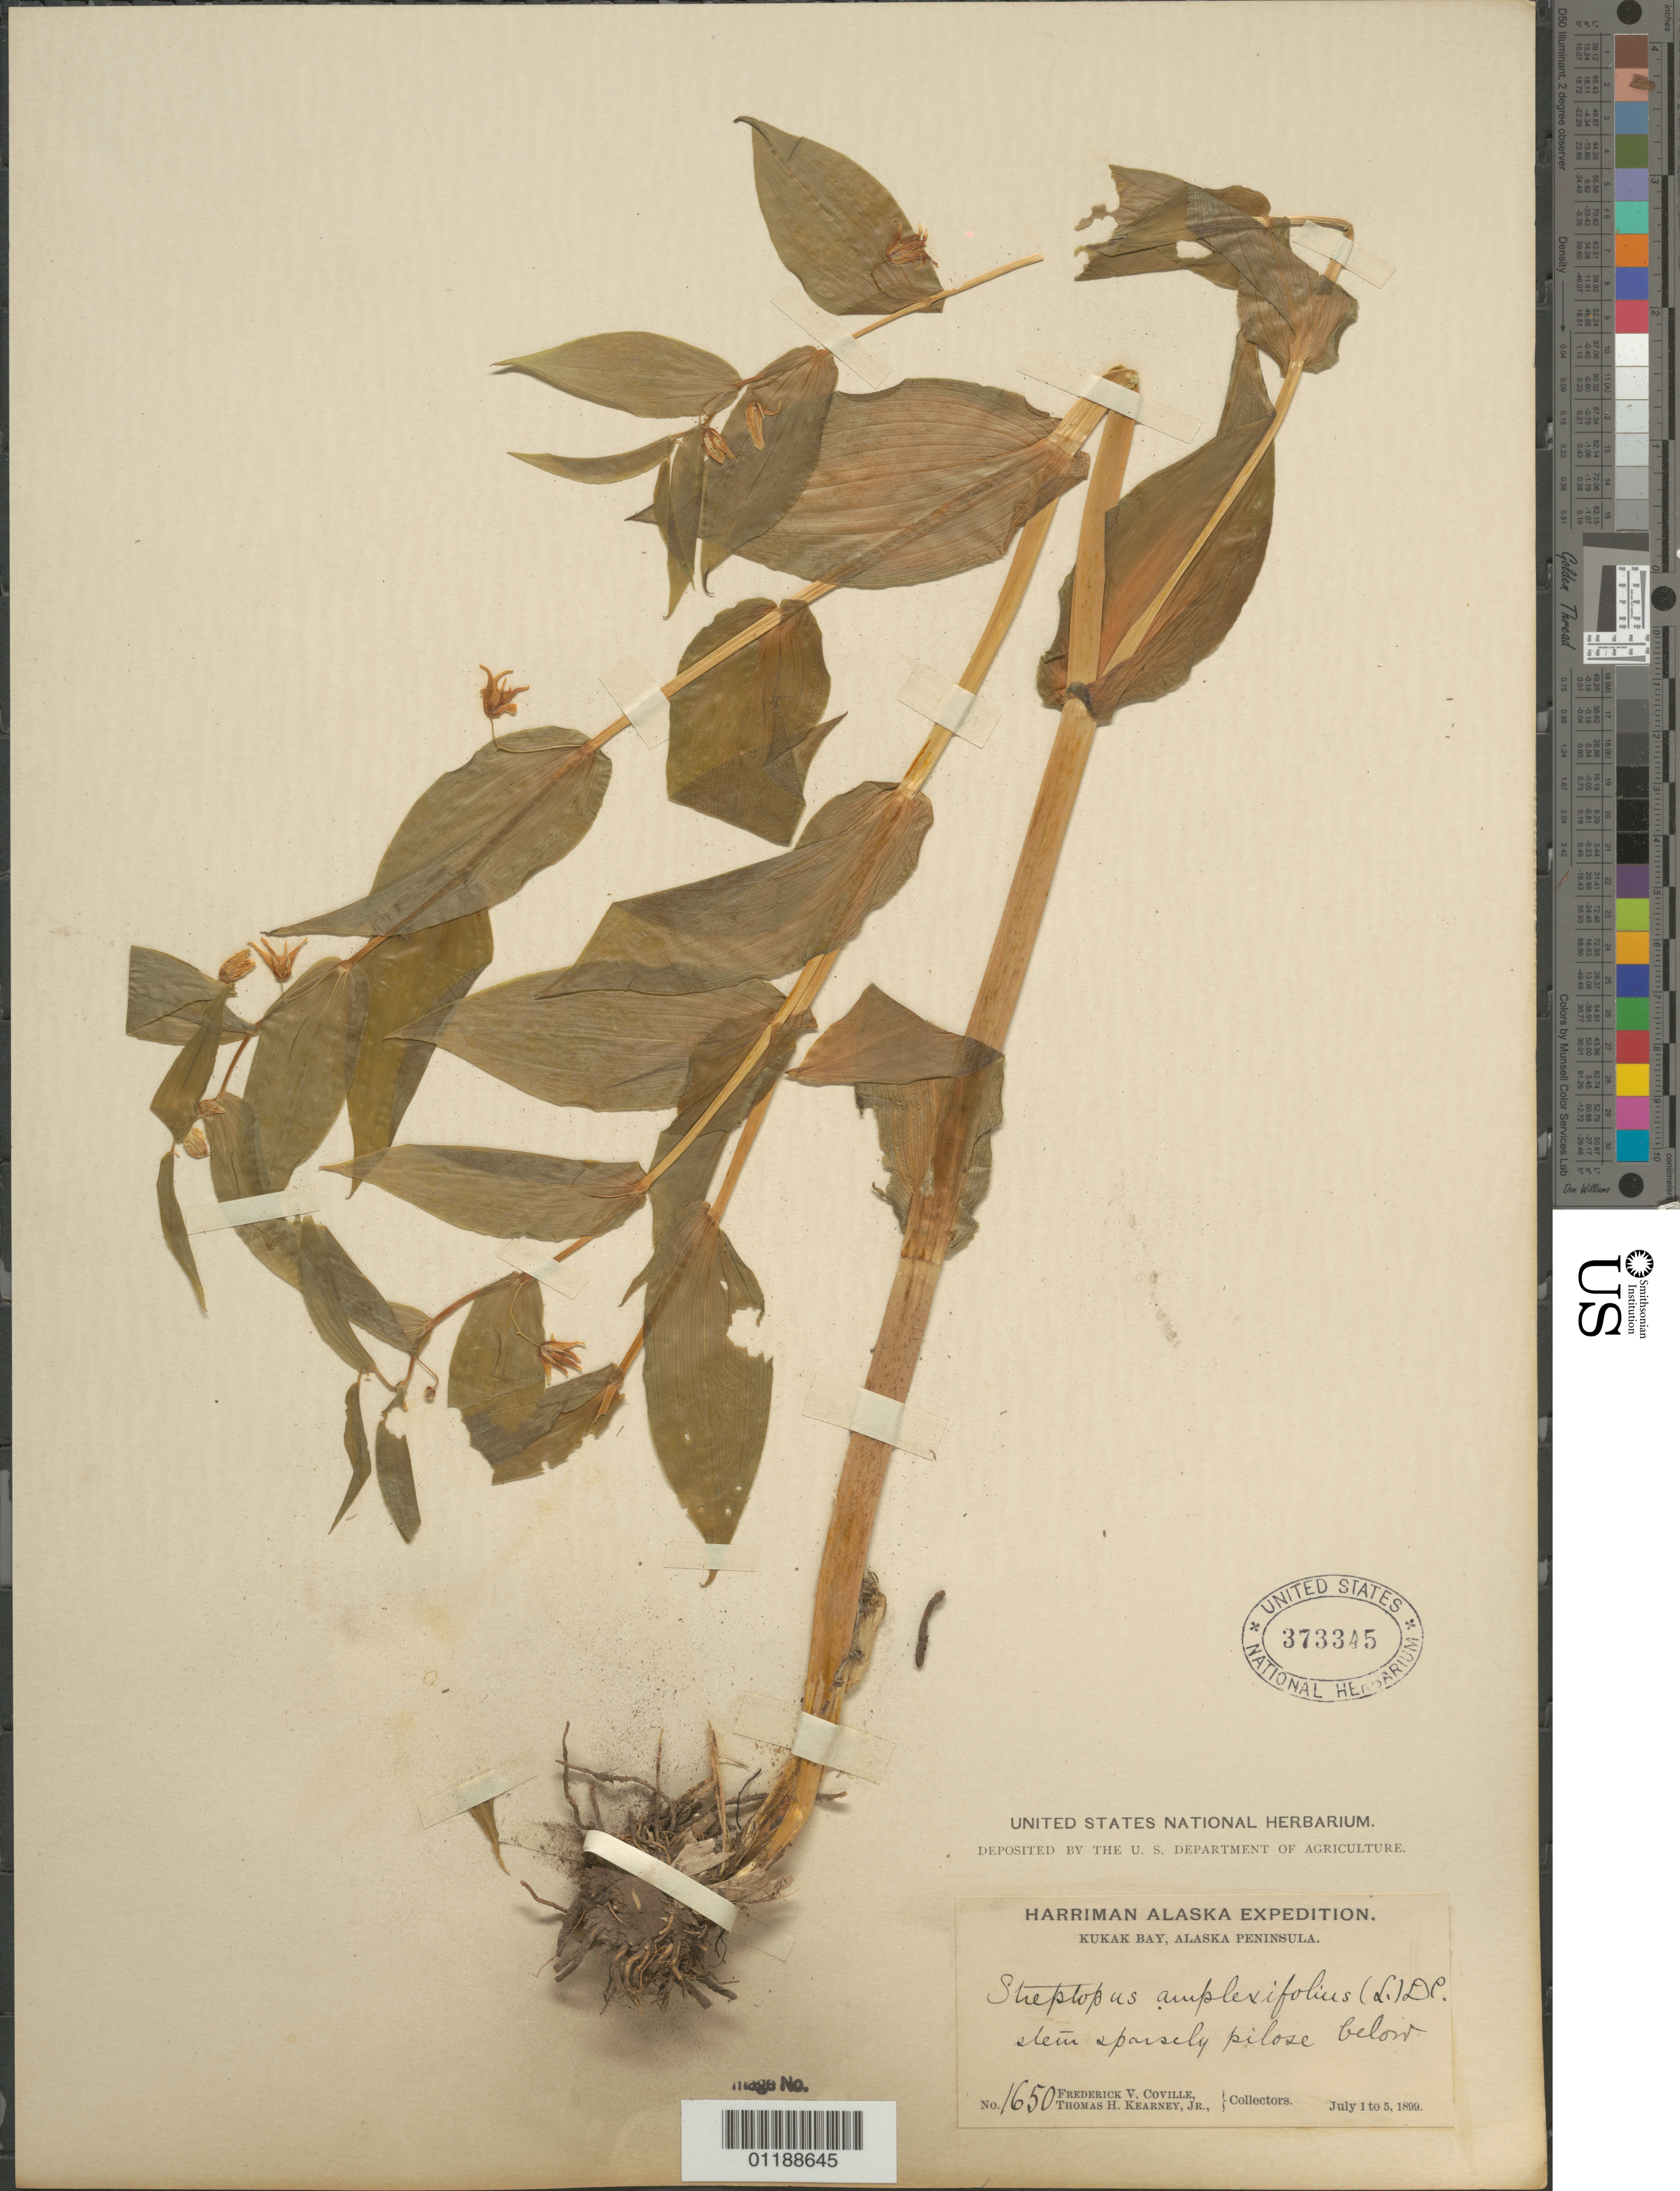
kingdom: Plantae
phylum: Tracheophyta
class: Liliopsida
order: Liliales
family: Liliaceae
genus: Streptopus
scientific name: Streptopus amplexifolius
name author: DC.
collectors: F. V. Coville & T. H. Kearney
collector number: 1650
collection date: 1899-07-01/1899-07-05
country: United States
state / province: Alaska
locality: Kukak Bay, Alaska Peninsula.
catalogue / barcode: US 373345